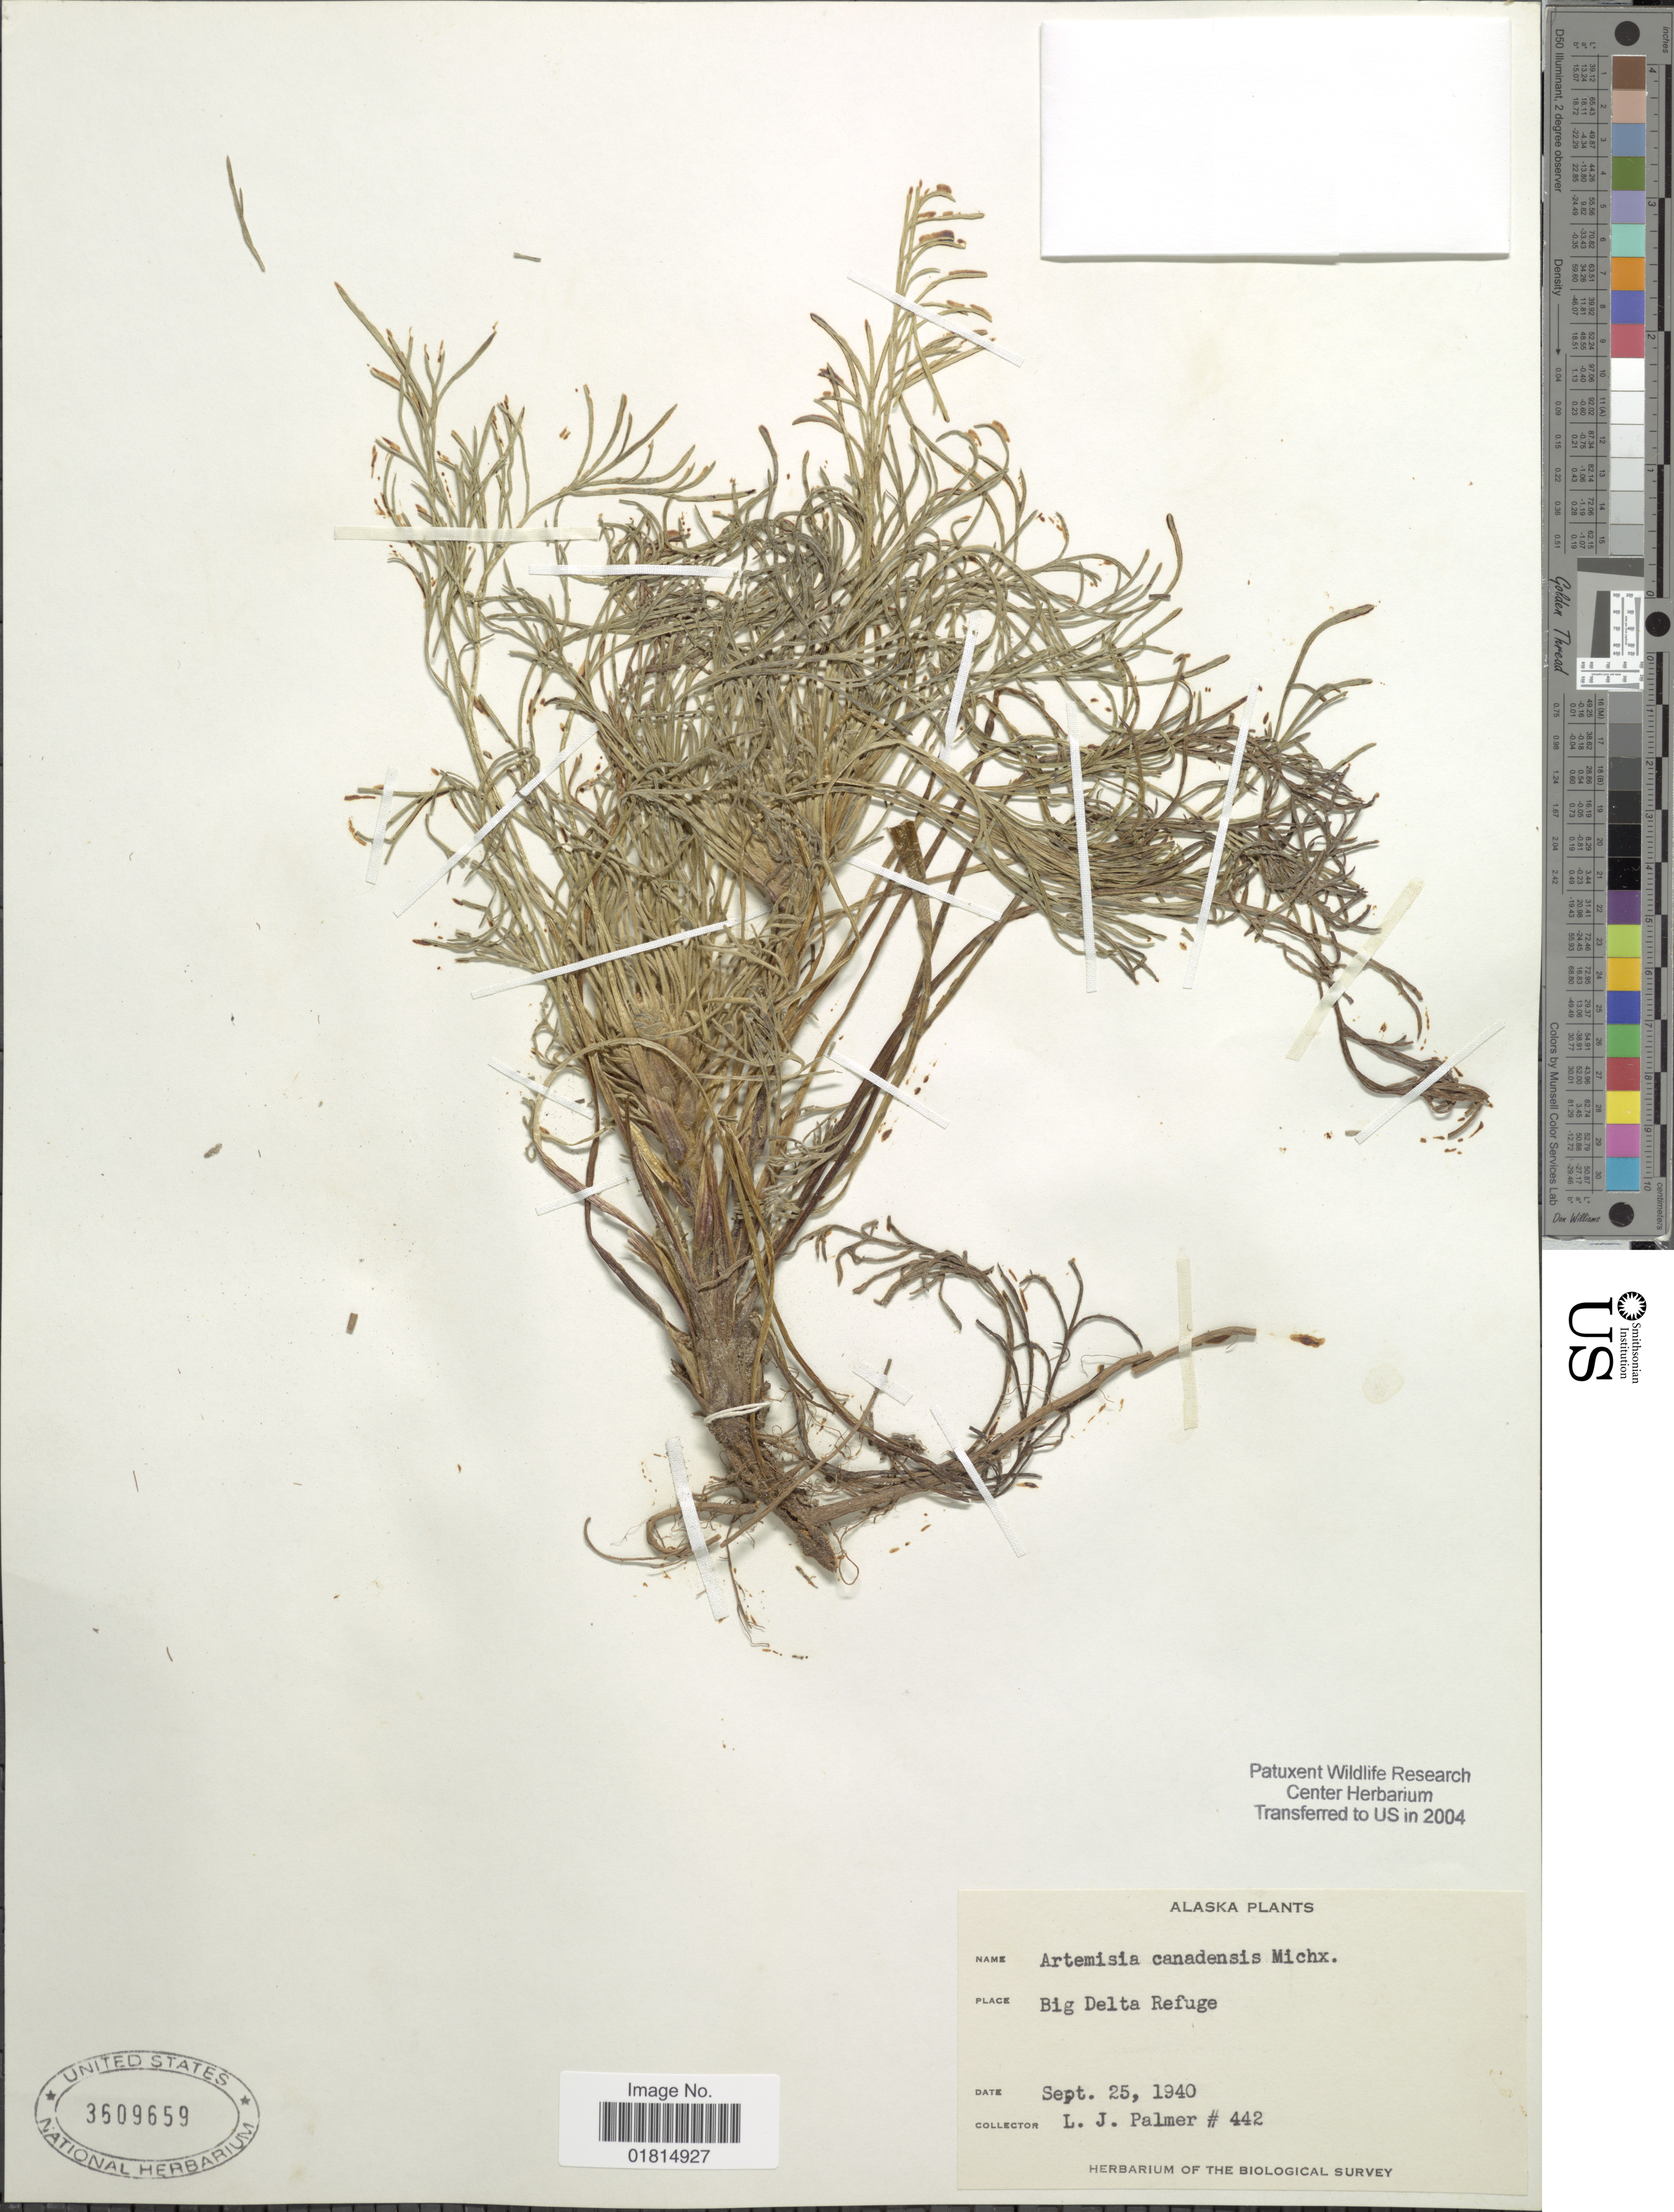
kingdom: Plantae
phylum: Tracheophyta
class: Magnoliopsida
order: Asterales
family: Asteraceae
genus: Artemisia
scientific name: Artemisia canadensis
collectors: L. J. Palmer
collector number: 442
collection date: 1940-09-25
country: United States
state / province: Alaska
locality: Big Delta Refuge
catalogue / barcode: US 3609659